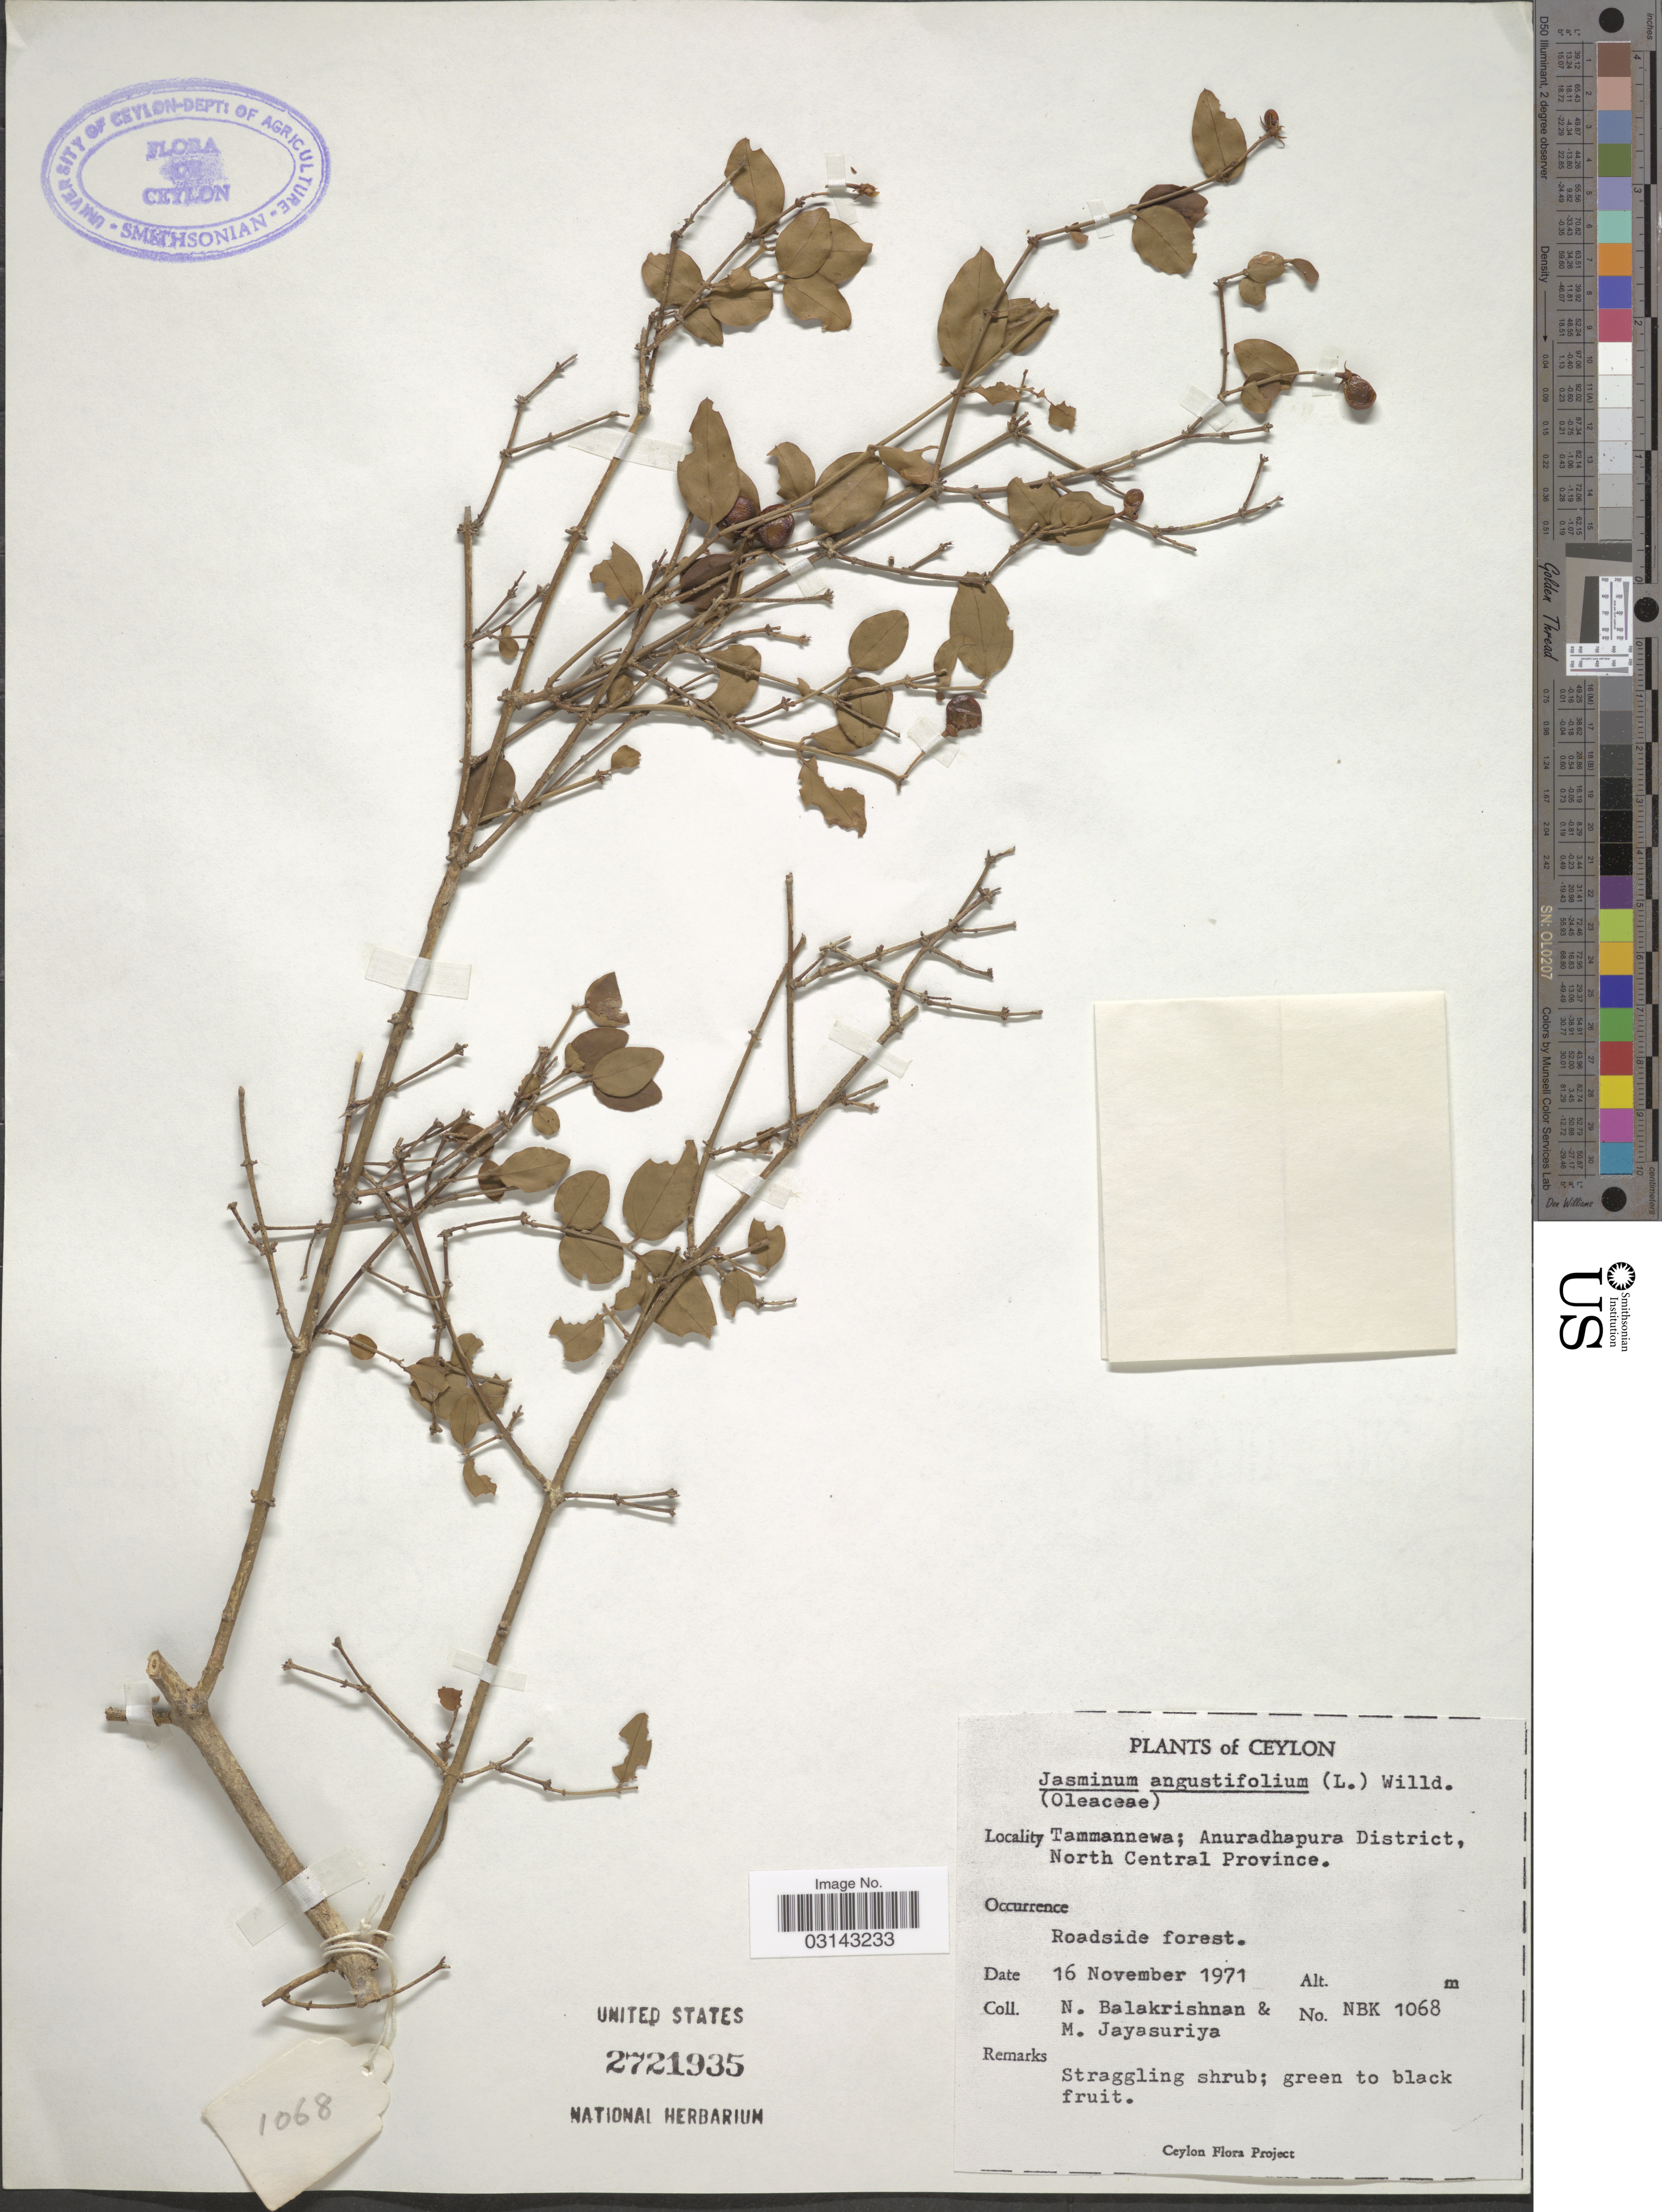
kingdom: Plantae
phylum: Tracheophyta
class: Magnoliopsida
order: Lamiales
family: Oleaceae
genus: Jasminum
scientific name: Jasminum angustifolium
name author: (L.) Willd.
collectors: N. Balakrishnan & M. Jayasuriya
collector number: NBK 1068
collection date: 1971-11-16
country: Sri Lanka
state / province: North Central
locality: Ceylon. Tammannewa; Anuradhapura District.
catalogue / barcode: US 2721935